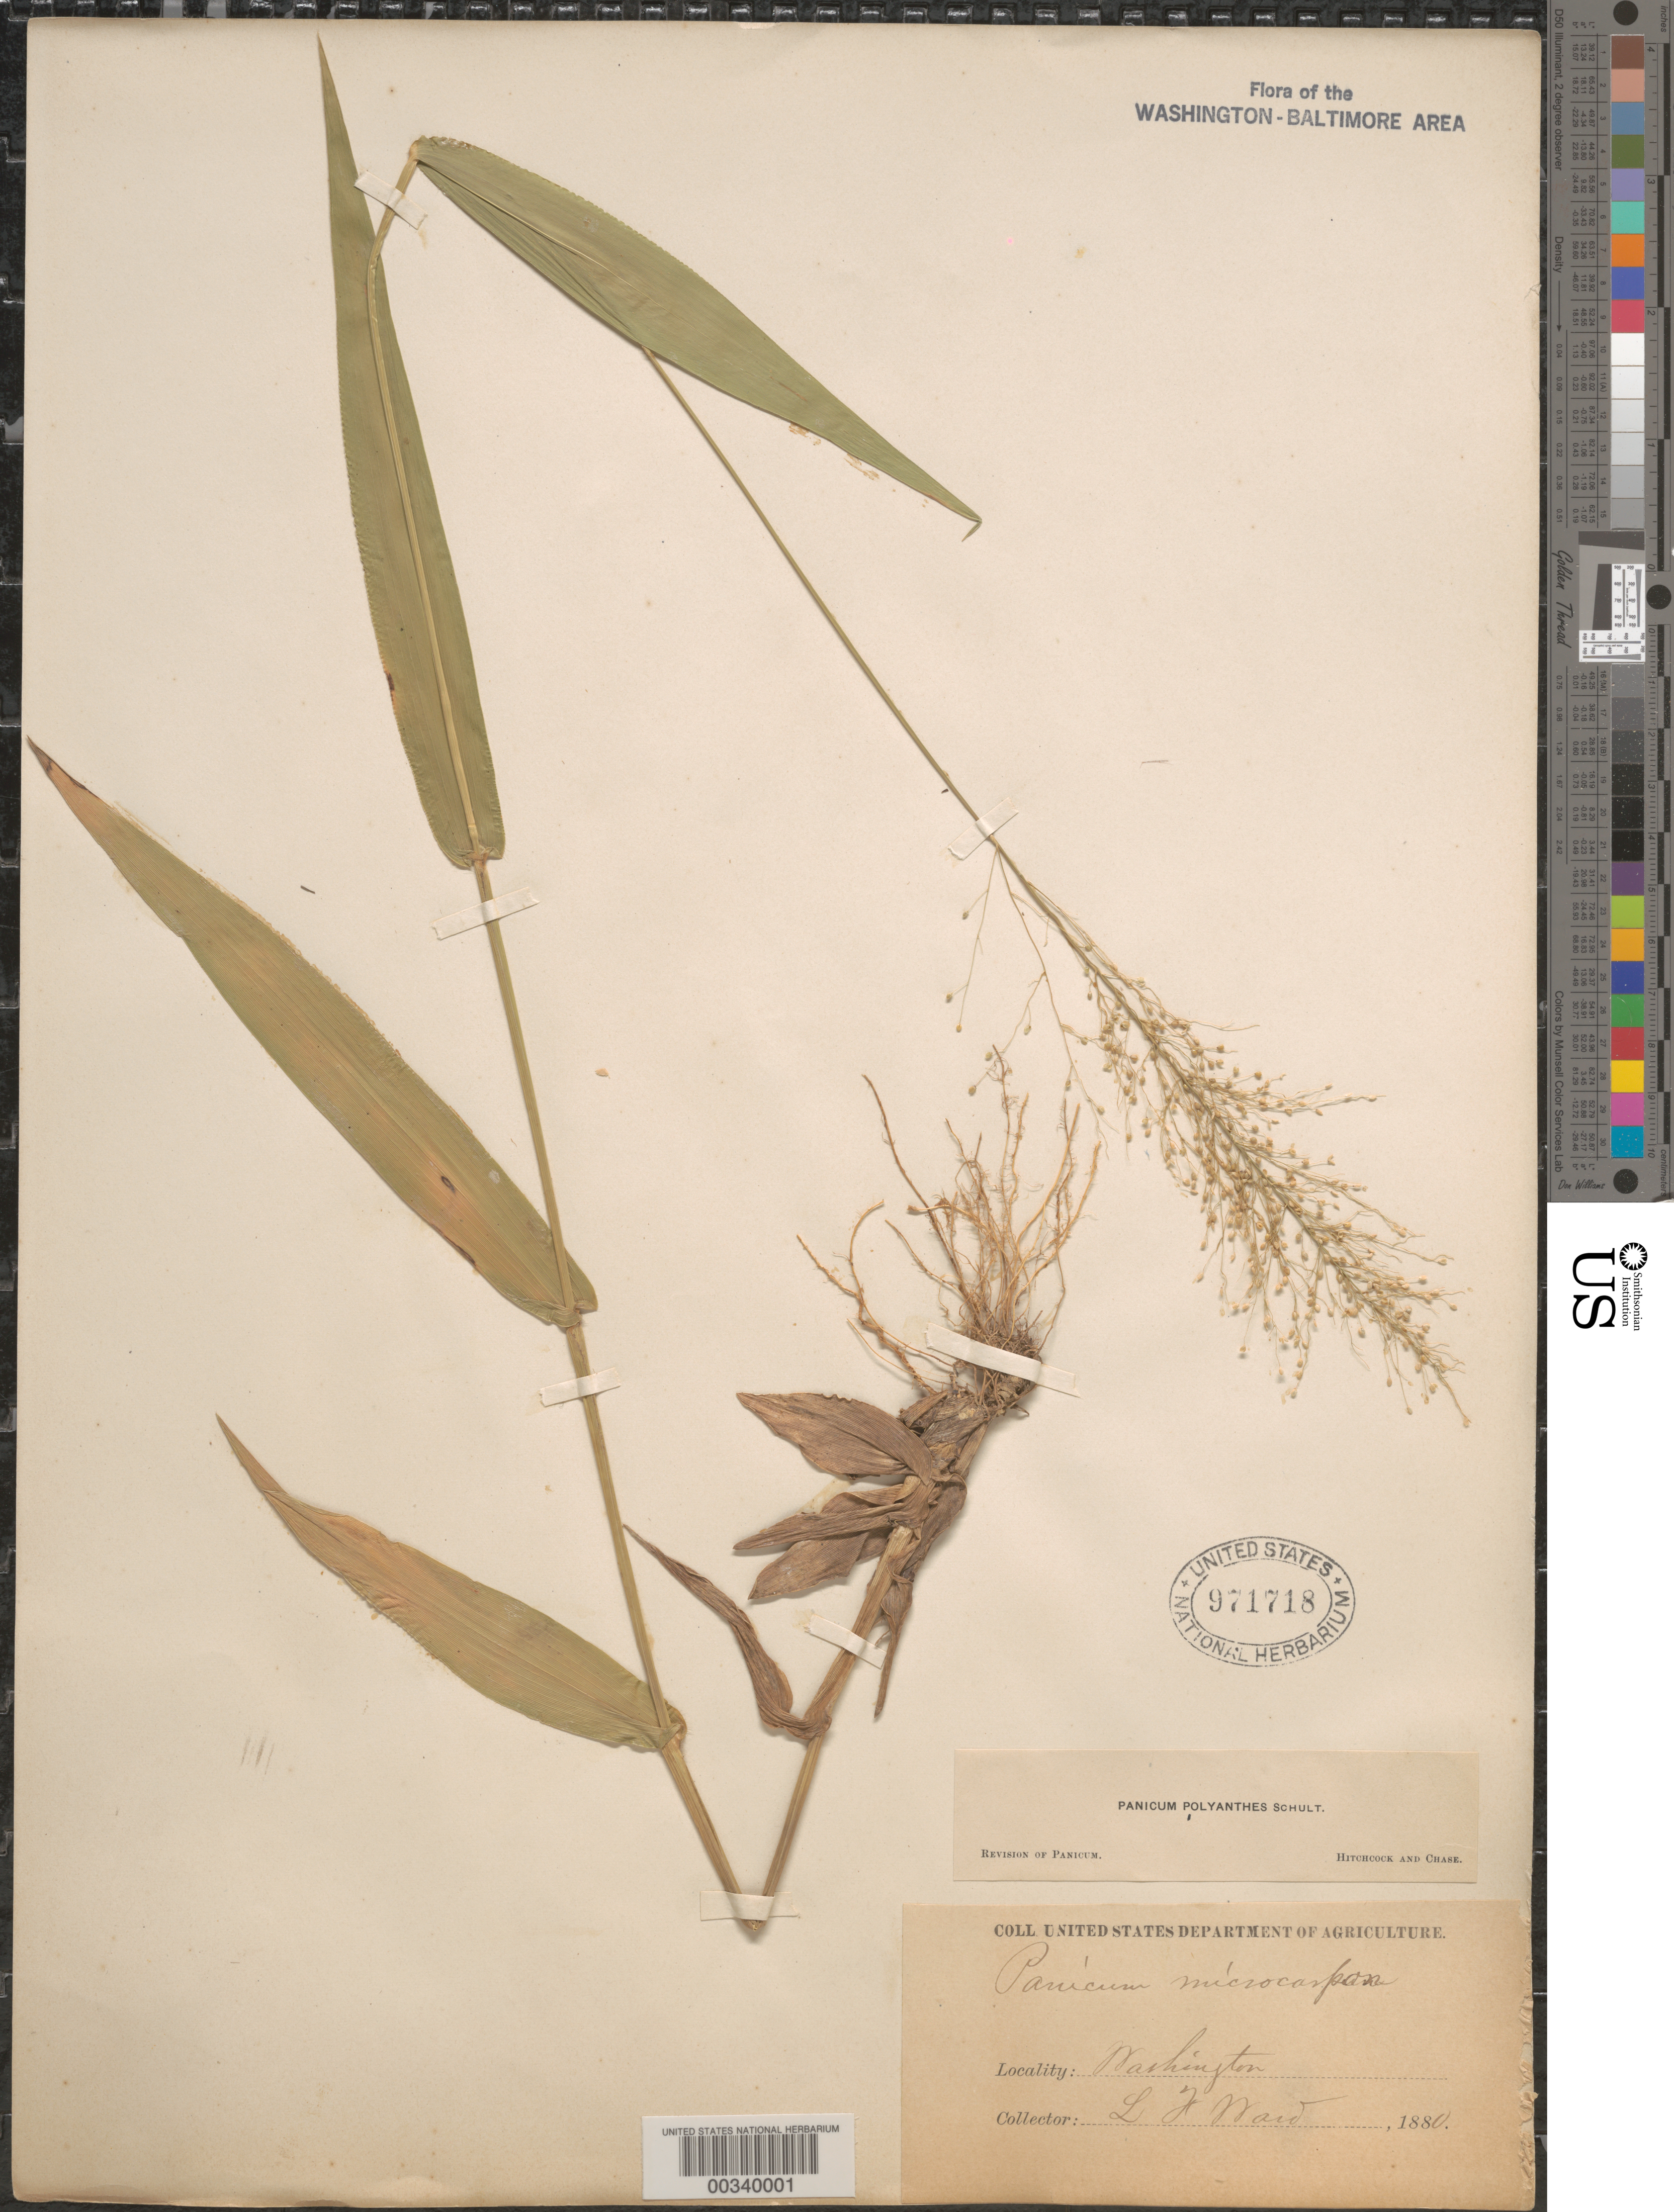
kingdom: Plantae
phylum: Tracheophyta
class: Liliopsida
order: Poales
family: Poaceae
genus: Dichanthelium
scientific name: Dichanthelium sphaerocarpon var. isophyllum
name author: (Scribn.) Gould & C.A. Clark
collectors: L. F. Ward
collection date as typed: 1880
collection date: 1880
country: United States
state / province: District of Columbia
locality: Washington, DC and vicinity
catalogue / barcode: US 971718